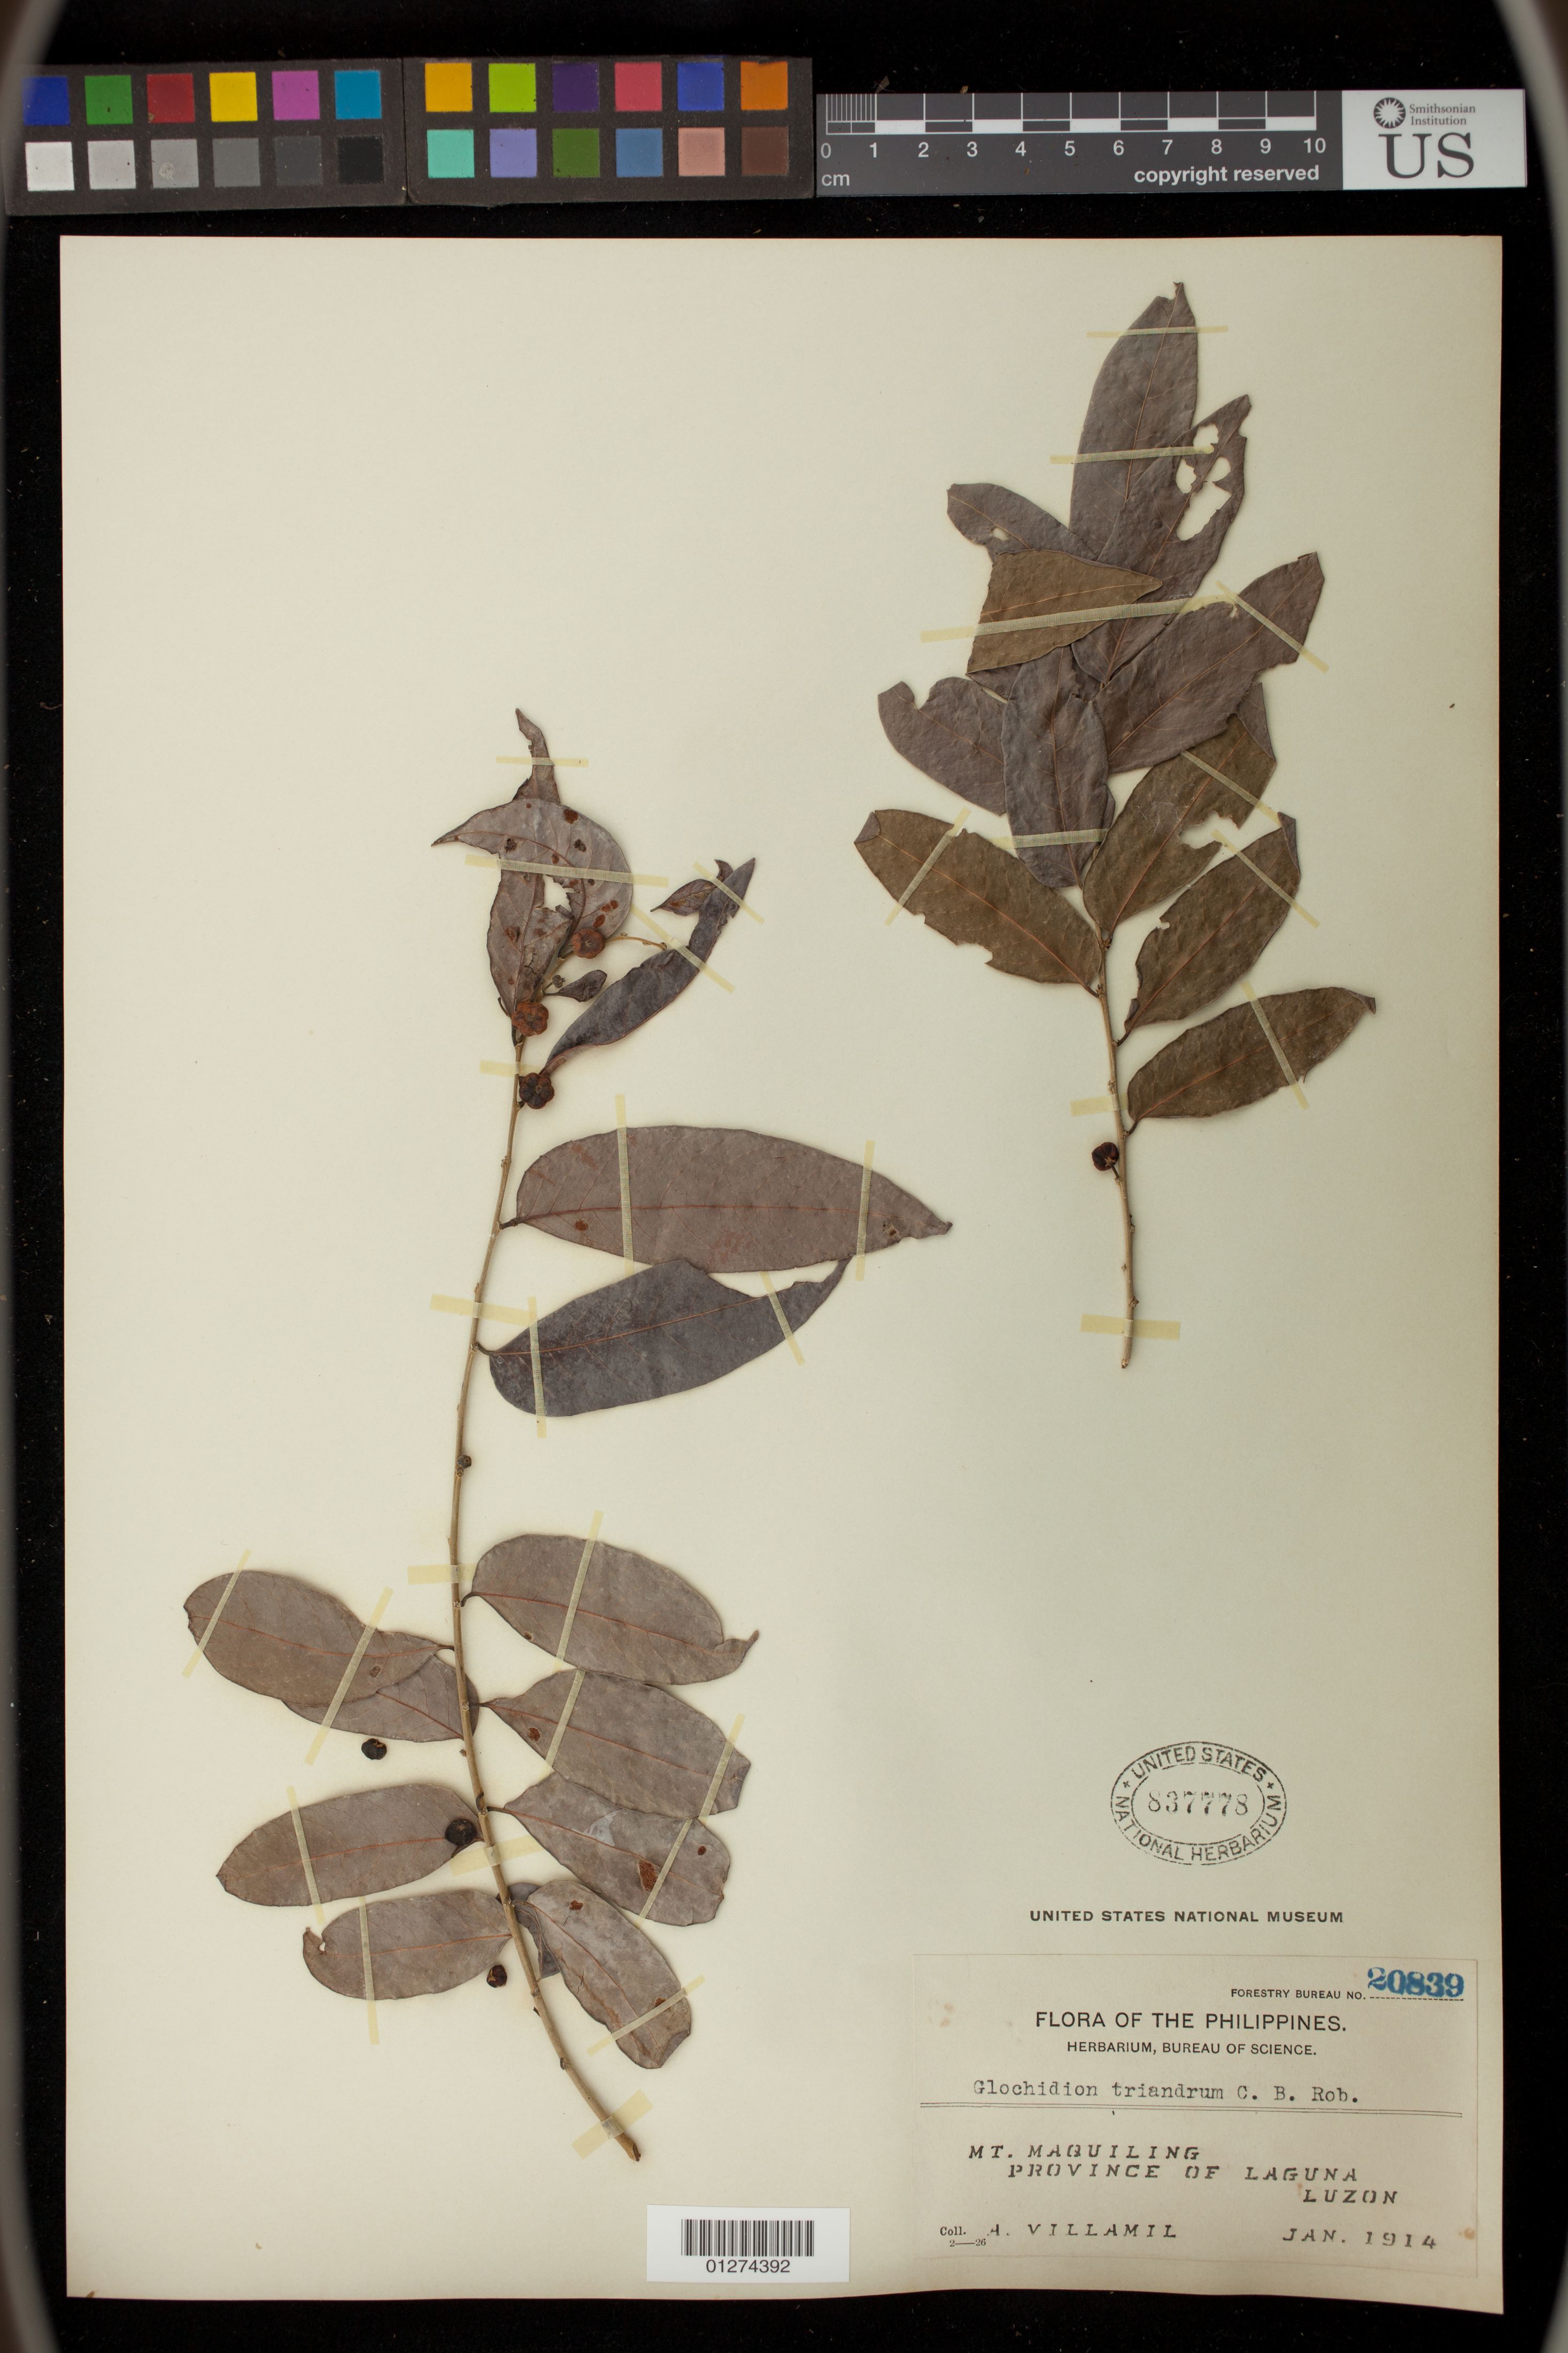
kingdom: Plantae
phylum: Tracheophyta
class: Magnoliopsida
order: Malpighiales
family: Phyllanthaceae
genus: Glochidion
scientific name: Glochidion triandrum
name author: (Blanco) C.B. Rob.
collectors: A. Villamil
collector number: For. Bur. 20839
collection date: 1914-01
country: Philippines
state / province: Calabarzon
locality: Mt. Maquiling, Province of Laguna, Luzon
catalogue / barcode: US 837778